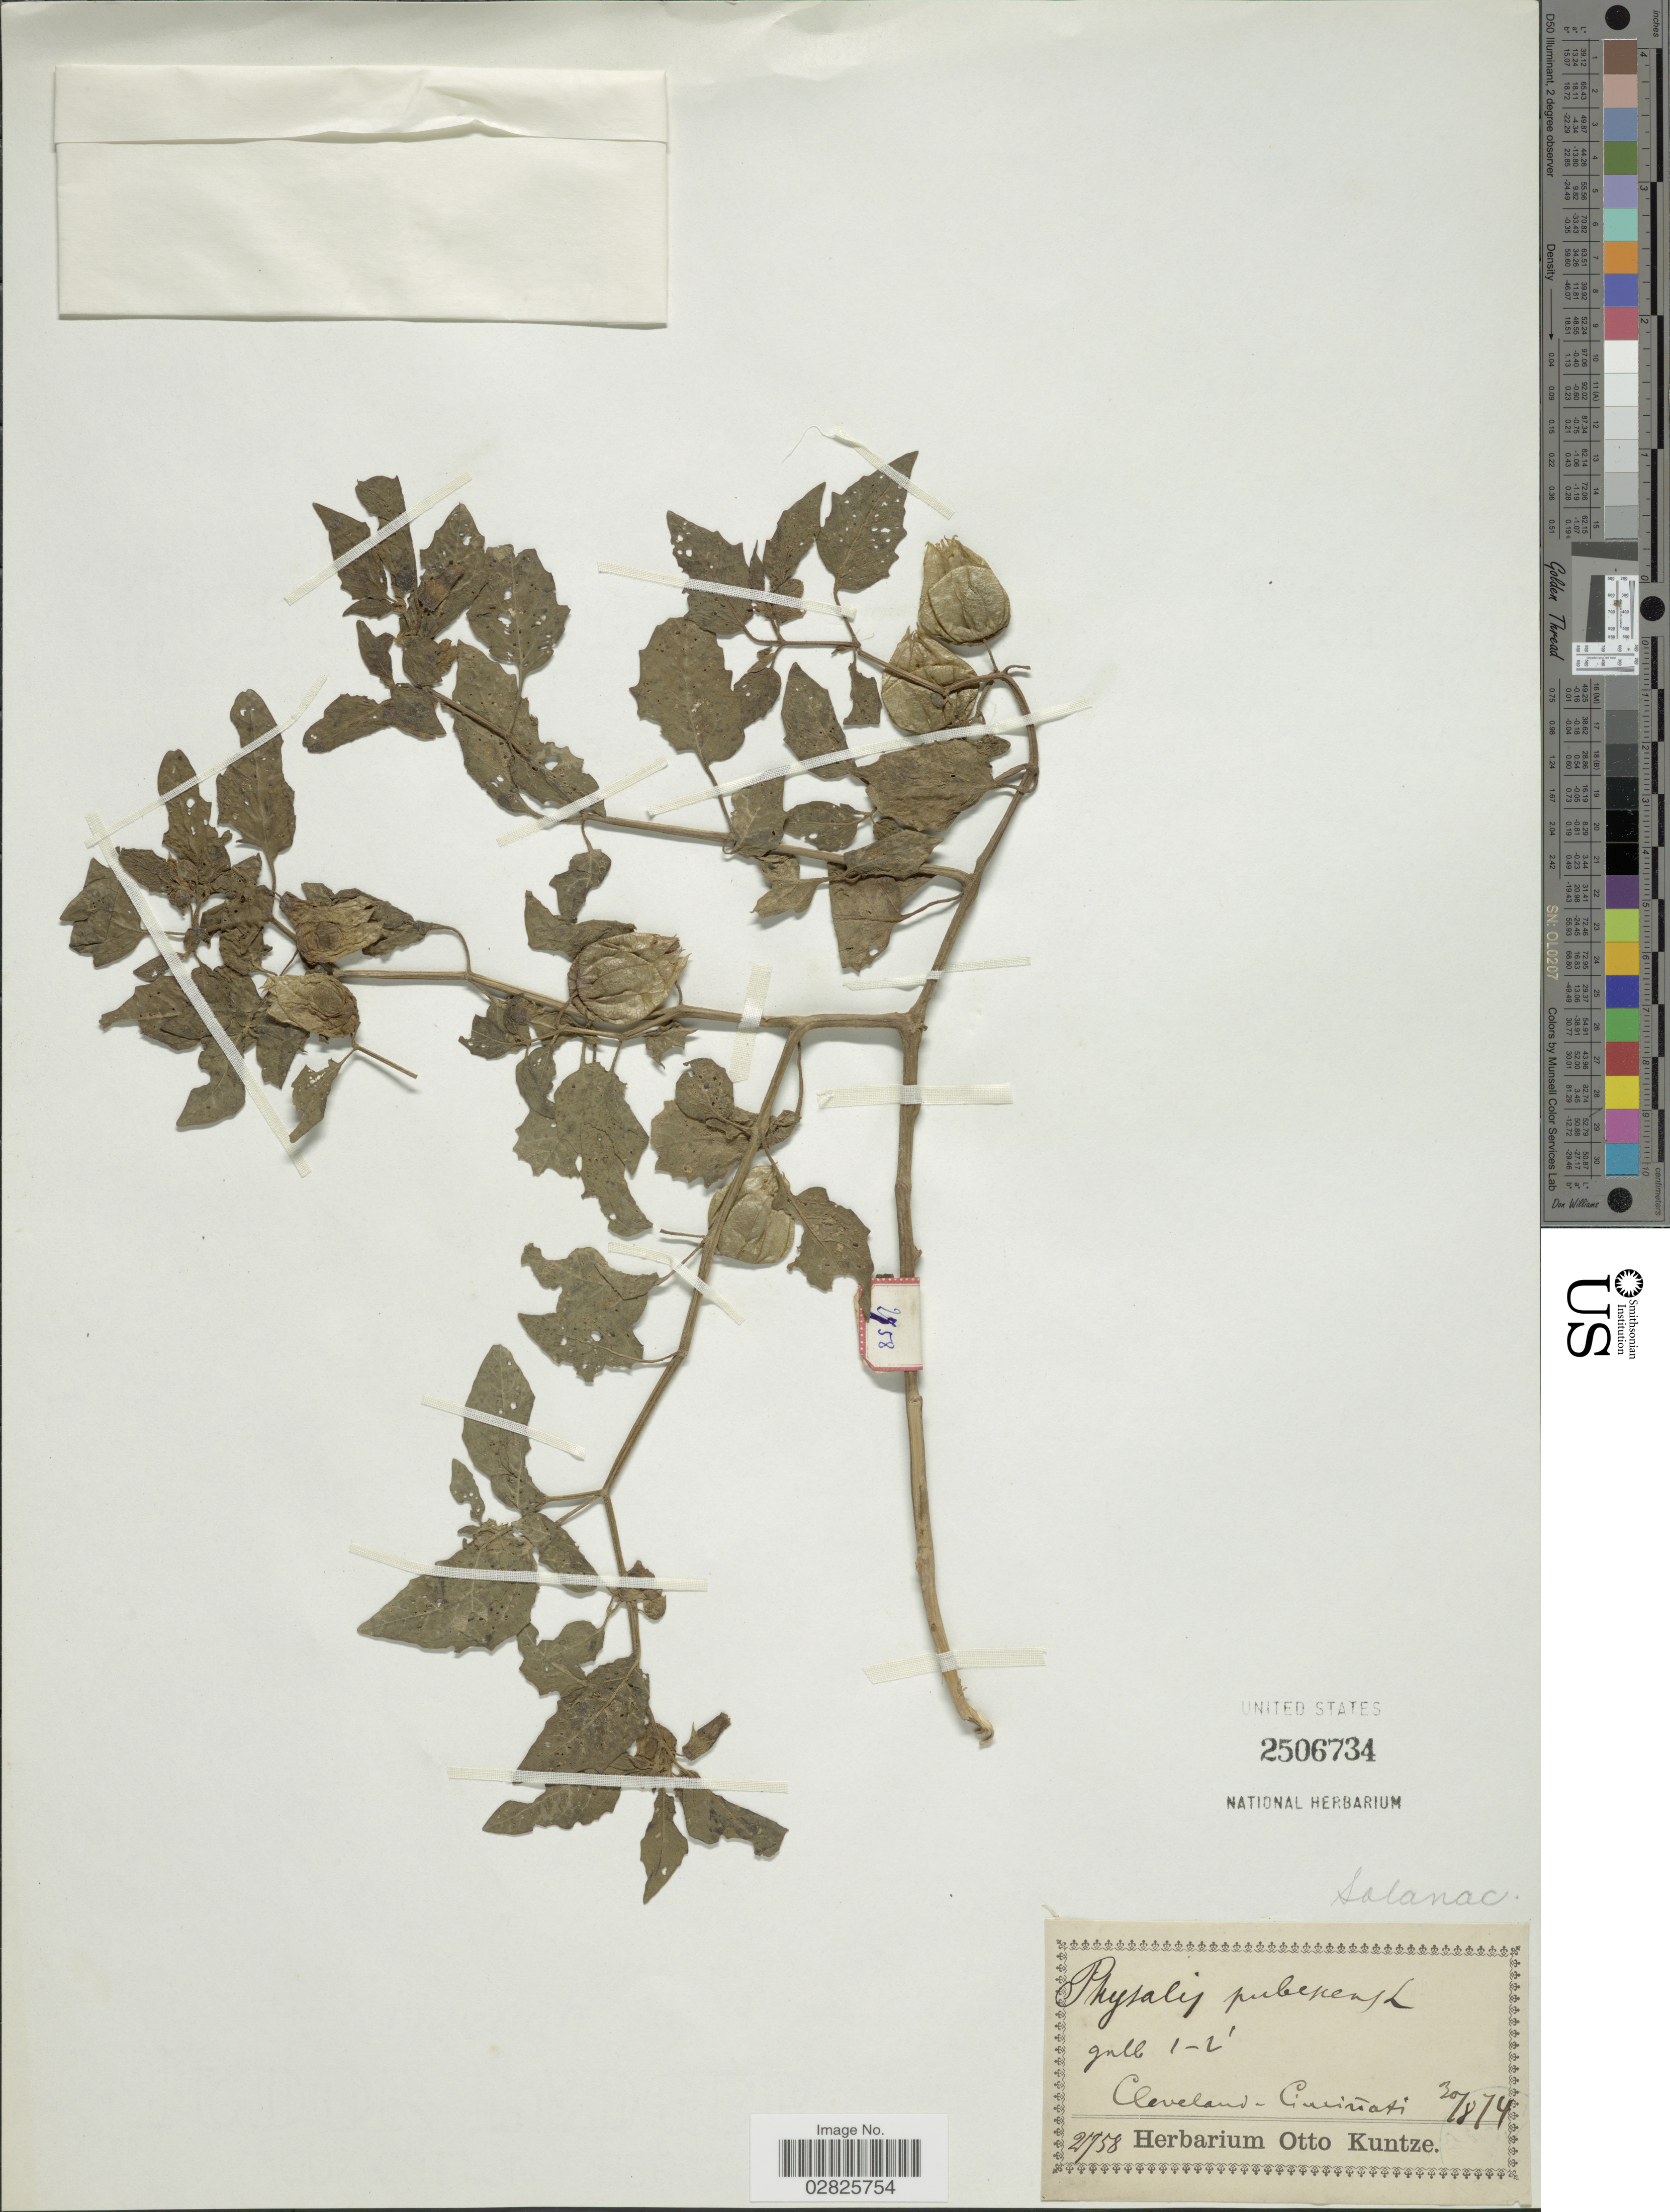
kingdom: Plantae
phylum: Tracheophyta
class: Magnoliopsida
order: Solanales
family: Solanaceae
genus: Physalis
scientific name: Physalis pubescens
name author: L.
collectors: ex herb. Otto Kuntze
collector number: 21758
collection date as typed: Transcribed d/m/y: 30/8/74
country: United States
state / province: Ohio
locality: Cleveland. Cincinnati.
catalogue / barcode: US 2506734